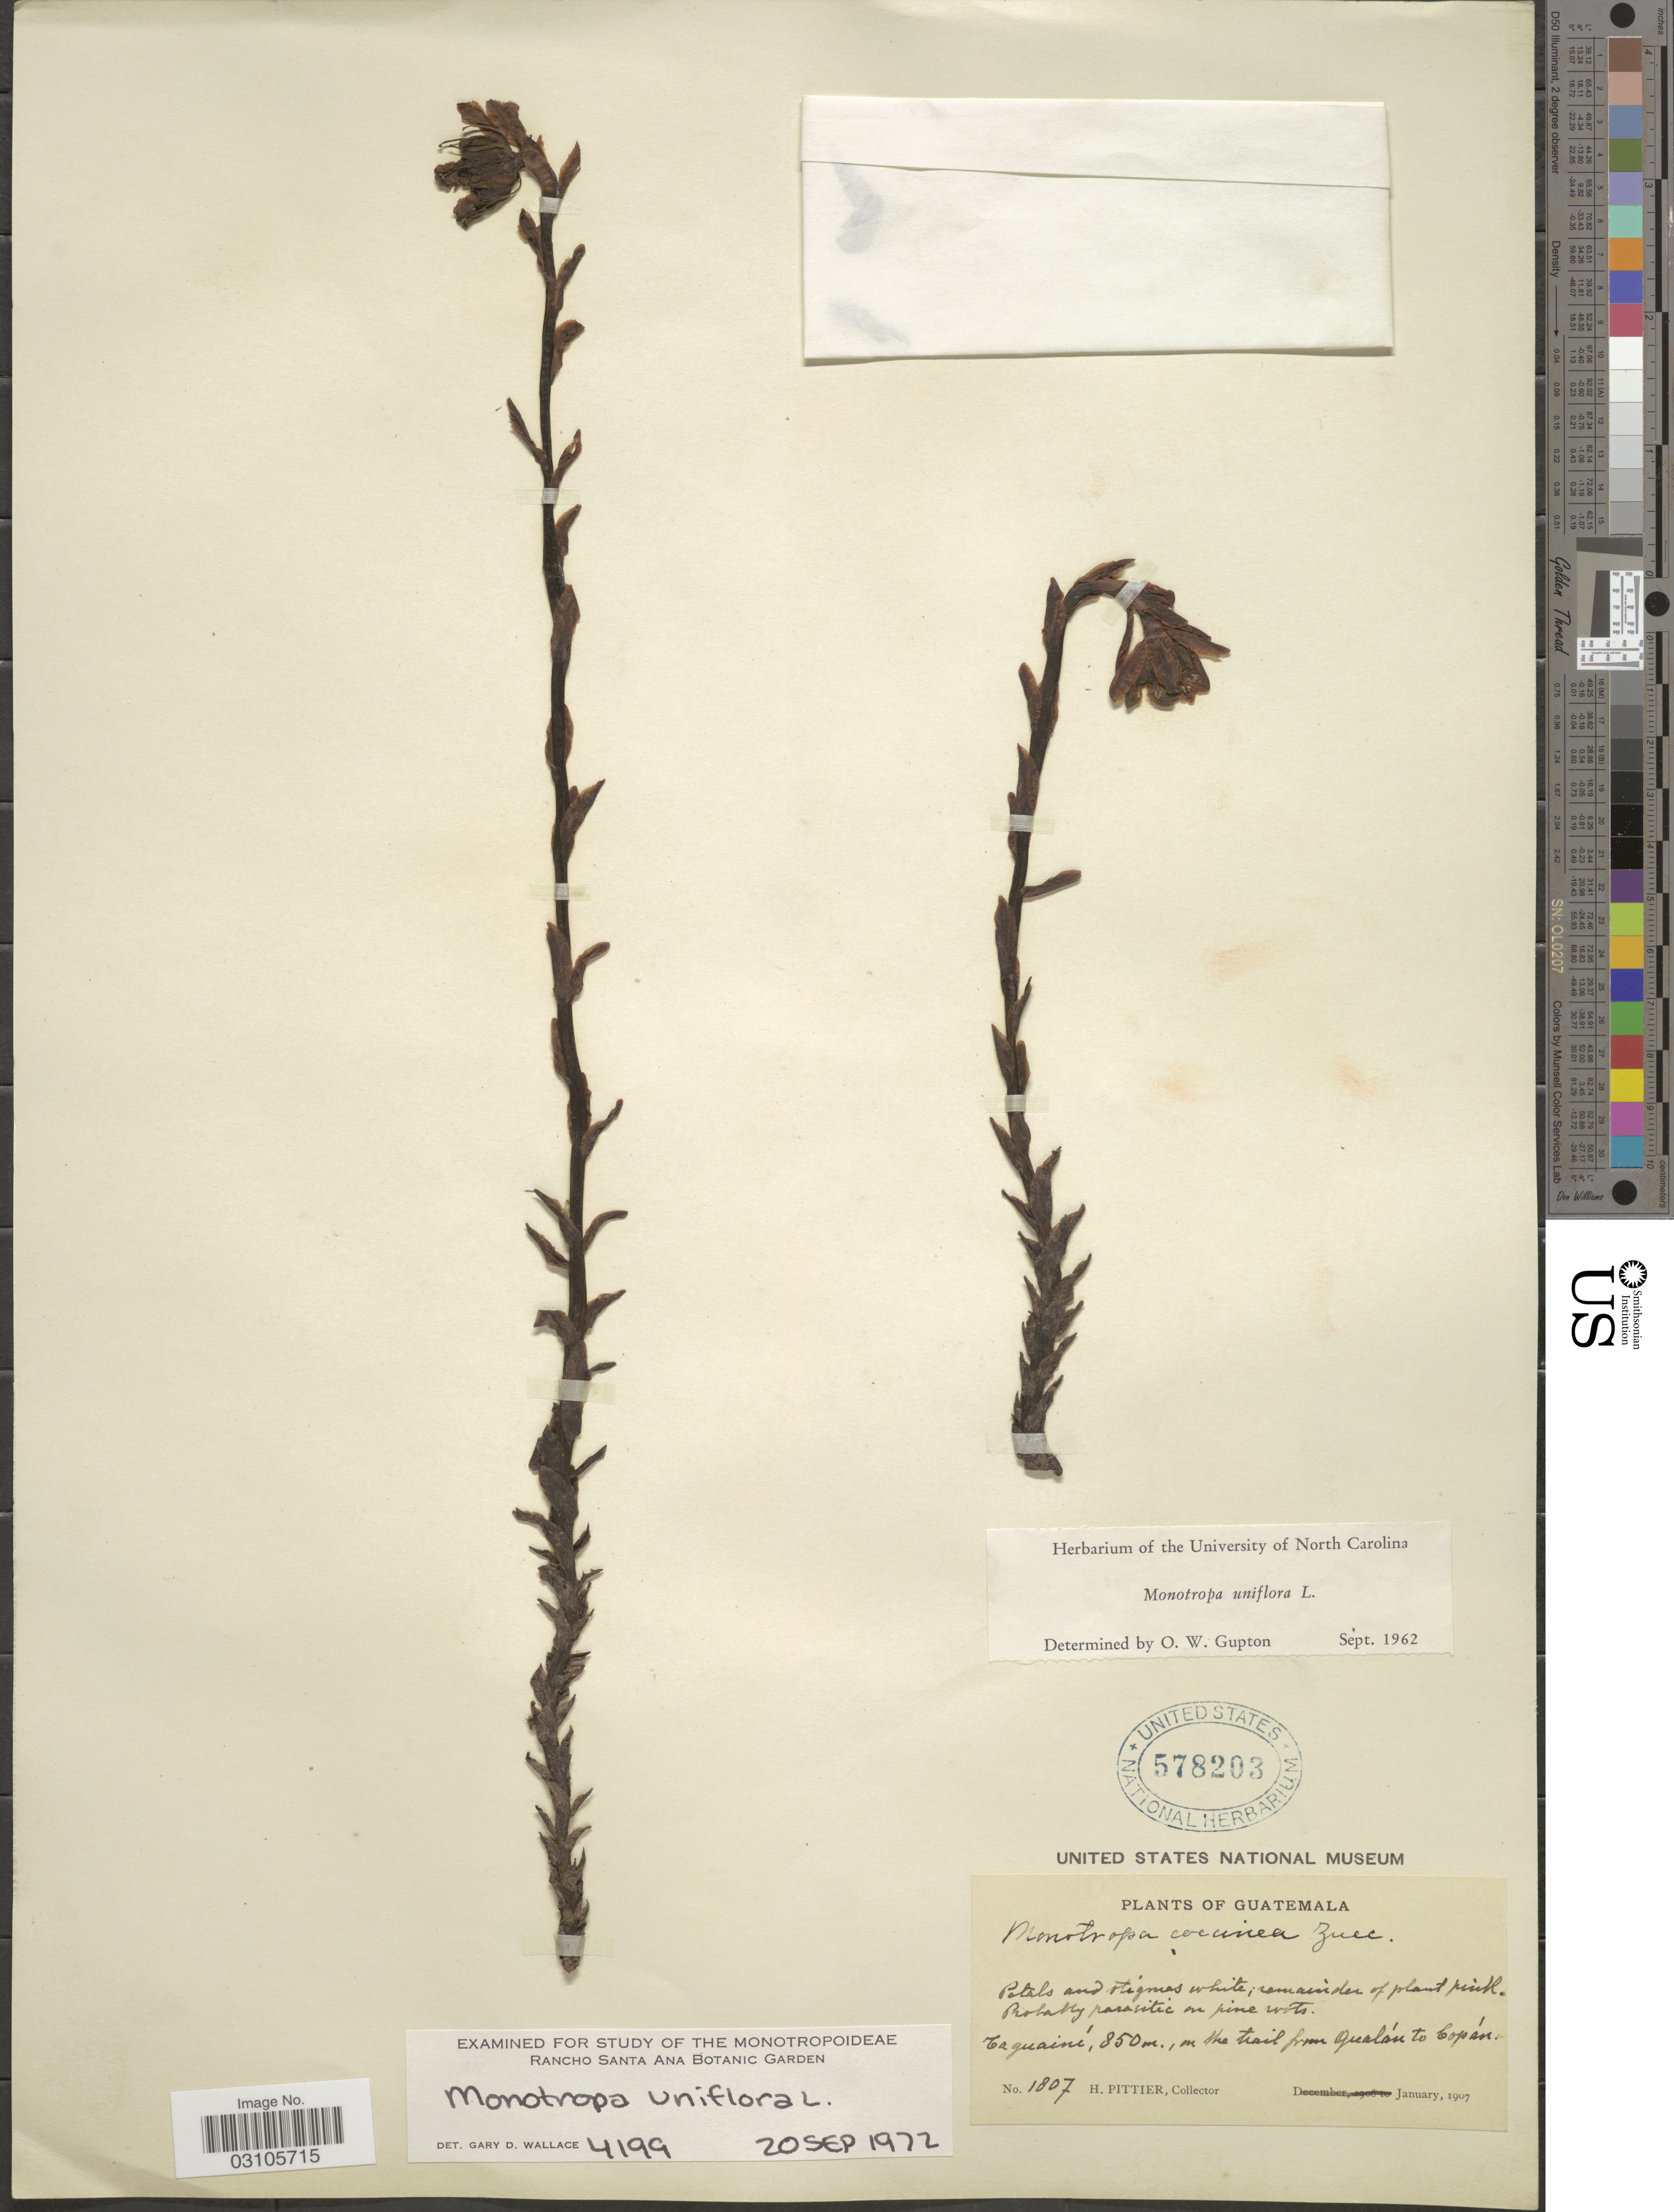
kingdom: Plantae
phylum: Tracheophyta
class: Magnoliopsida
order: Ericales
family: Ericaceae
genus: Monotropa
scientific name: Monotropa uniflora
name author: L.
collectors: H. F. Pittier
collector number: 1807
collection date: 1907-01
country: Guatemala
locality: Taguainé, on the trail from Quelán to Copán.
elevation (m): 850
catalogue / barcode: US 578203